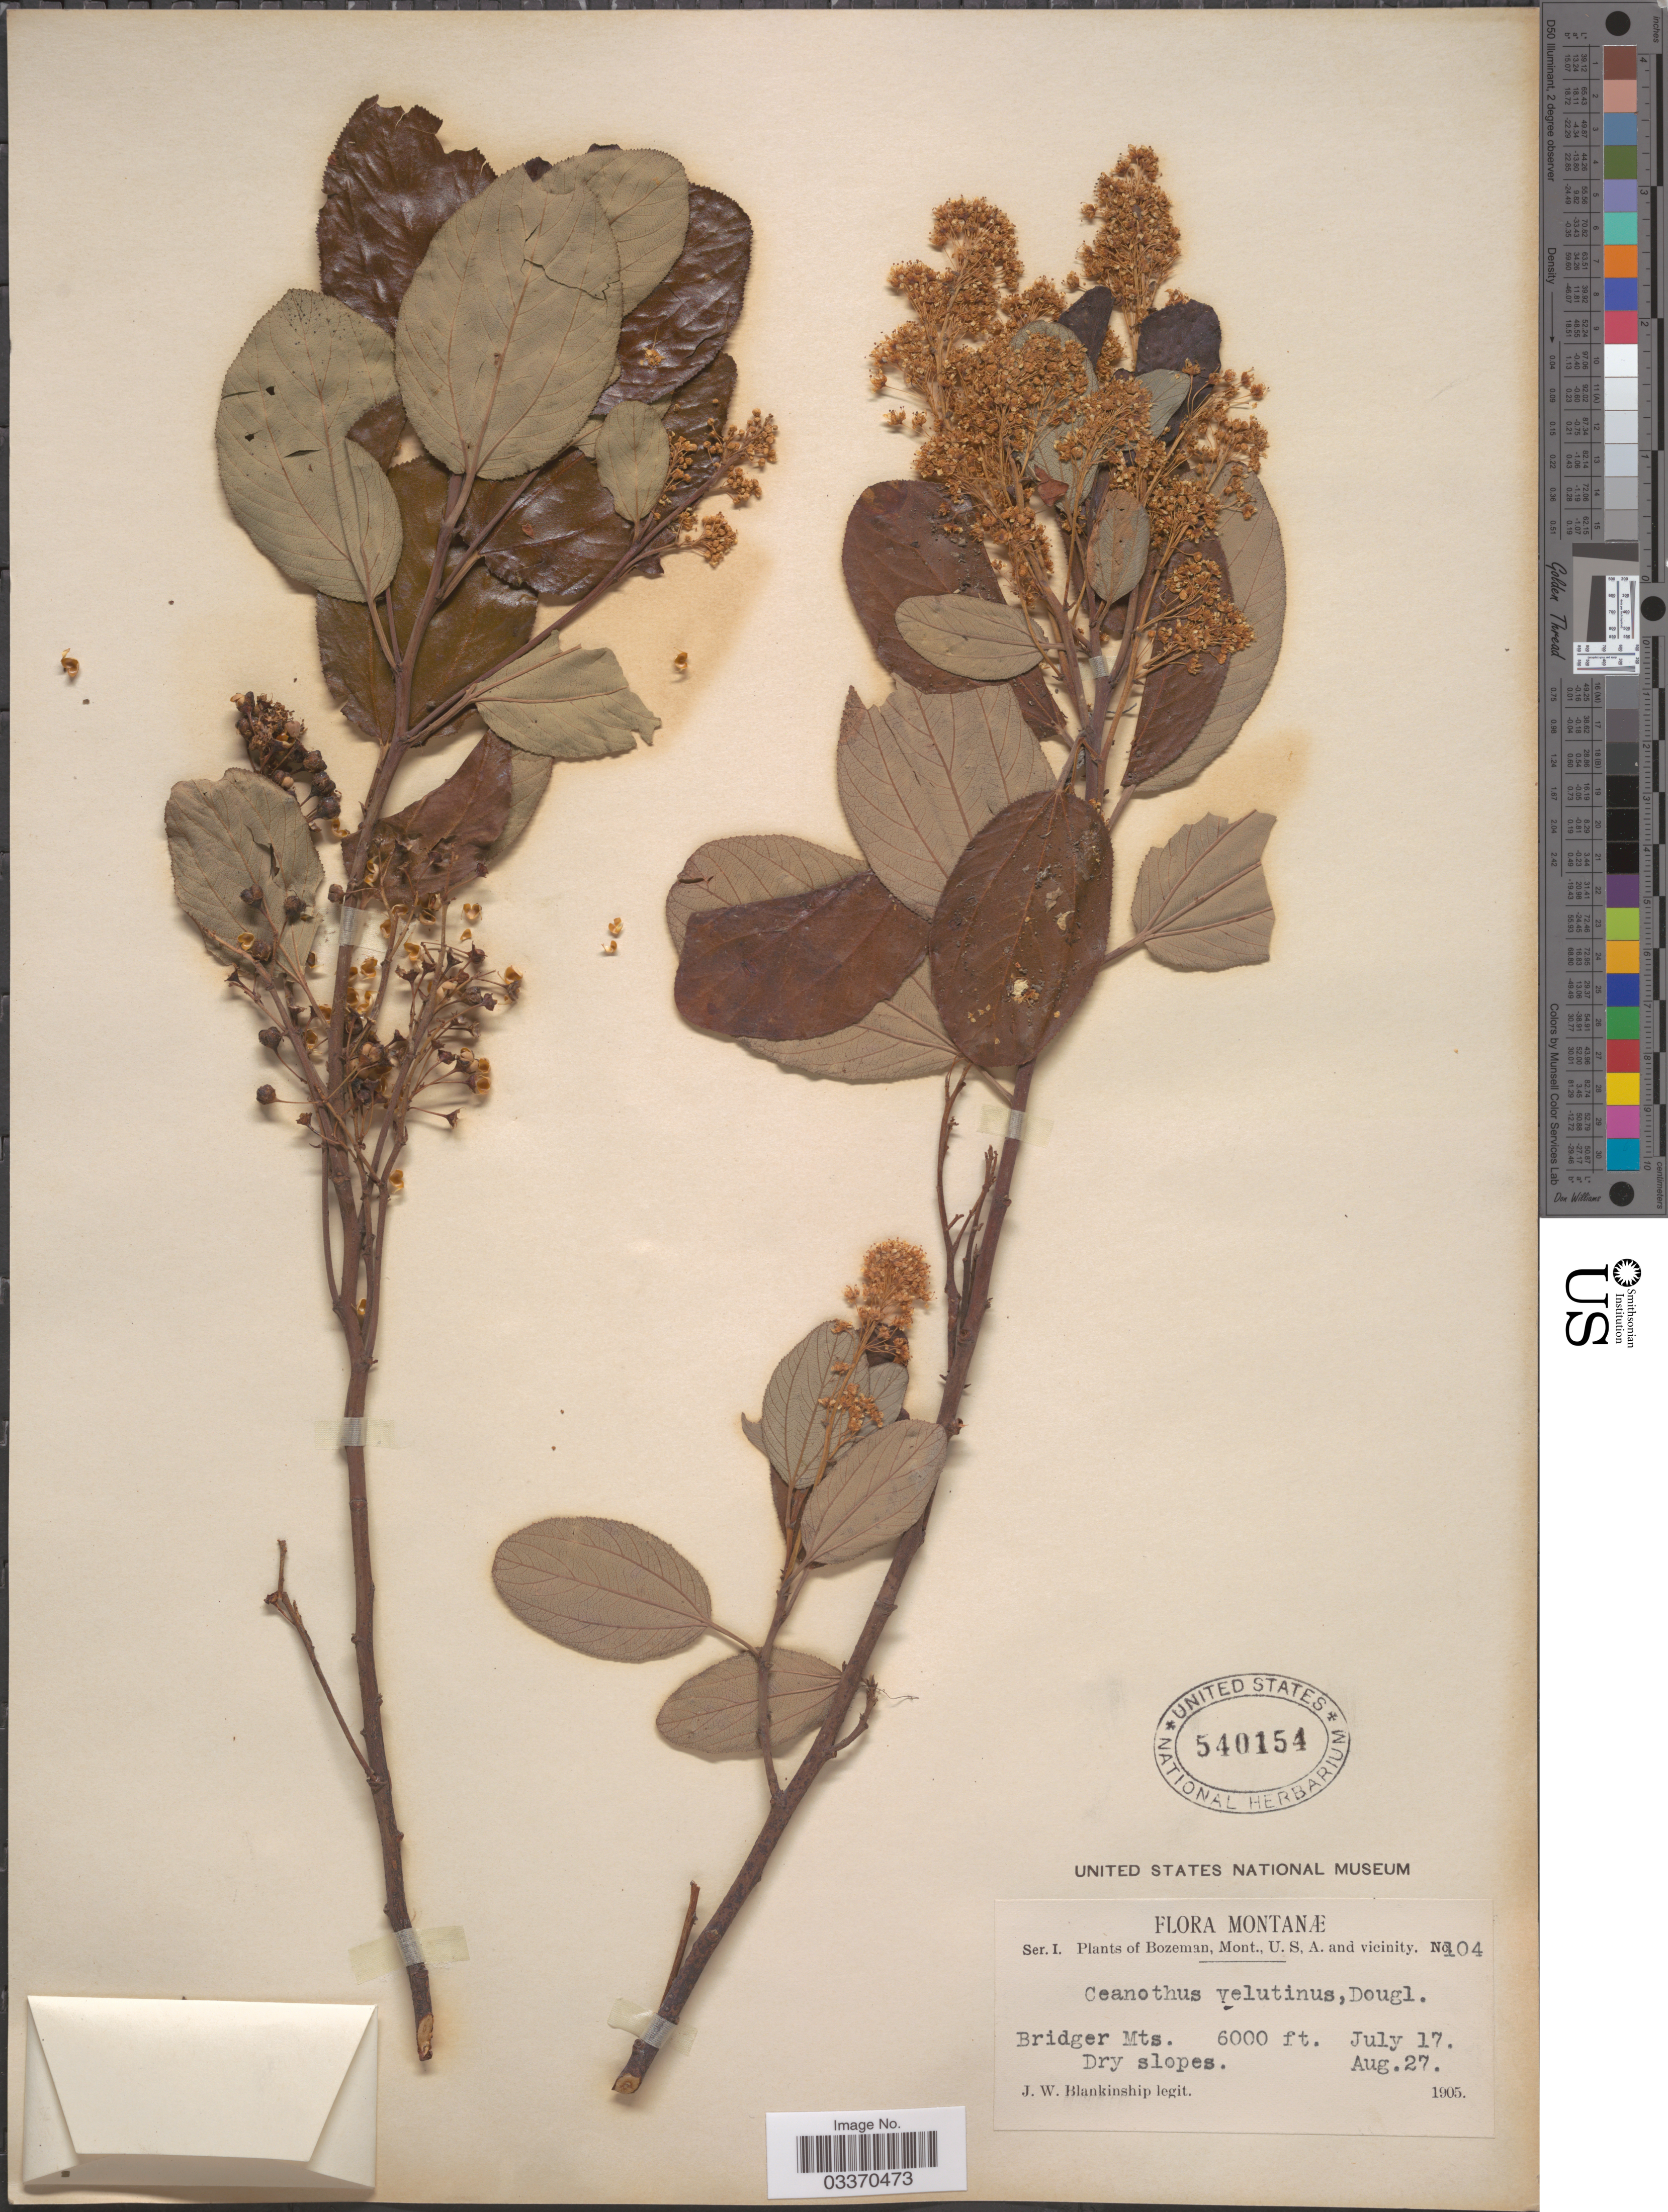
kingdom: Plantae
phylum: Tracheophyta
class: Magnoliopsida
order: Rosales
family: Rhamnaceae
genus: Ceanothus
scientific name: Ceanothus velutinus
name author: Douglas ex Hook.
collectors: J. W. Blankinship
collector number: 104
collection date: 1905-07-17/1905-08-27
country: United States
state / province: Montana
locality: Bozeman, U. S. A. and vicinity. Bridger Mts.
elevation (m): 1829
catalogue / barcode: US 540154